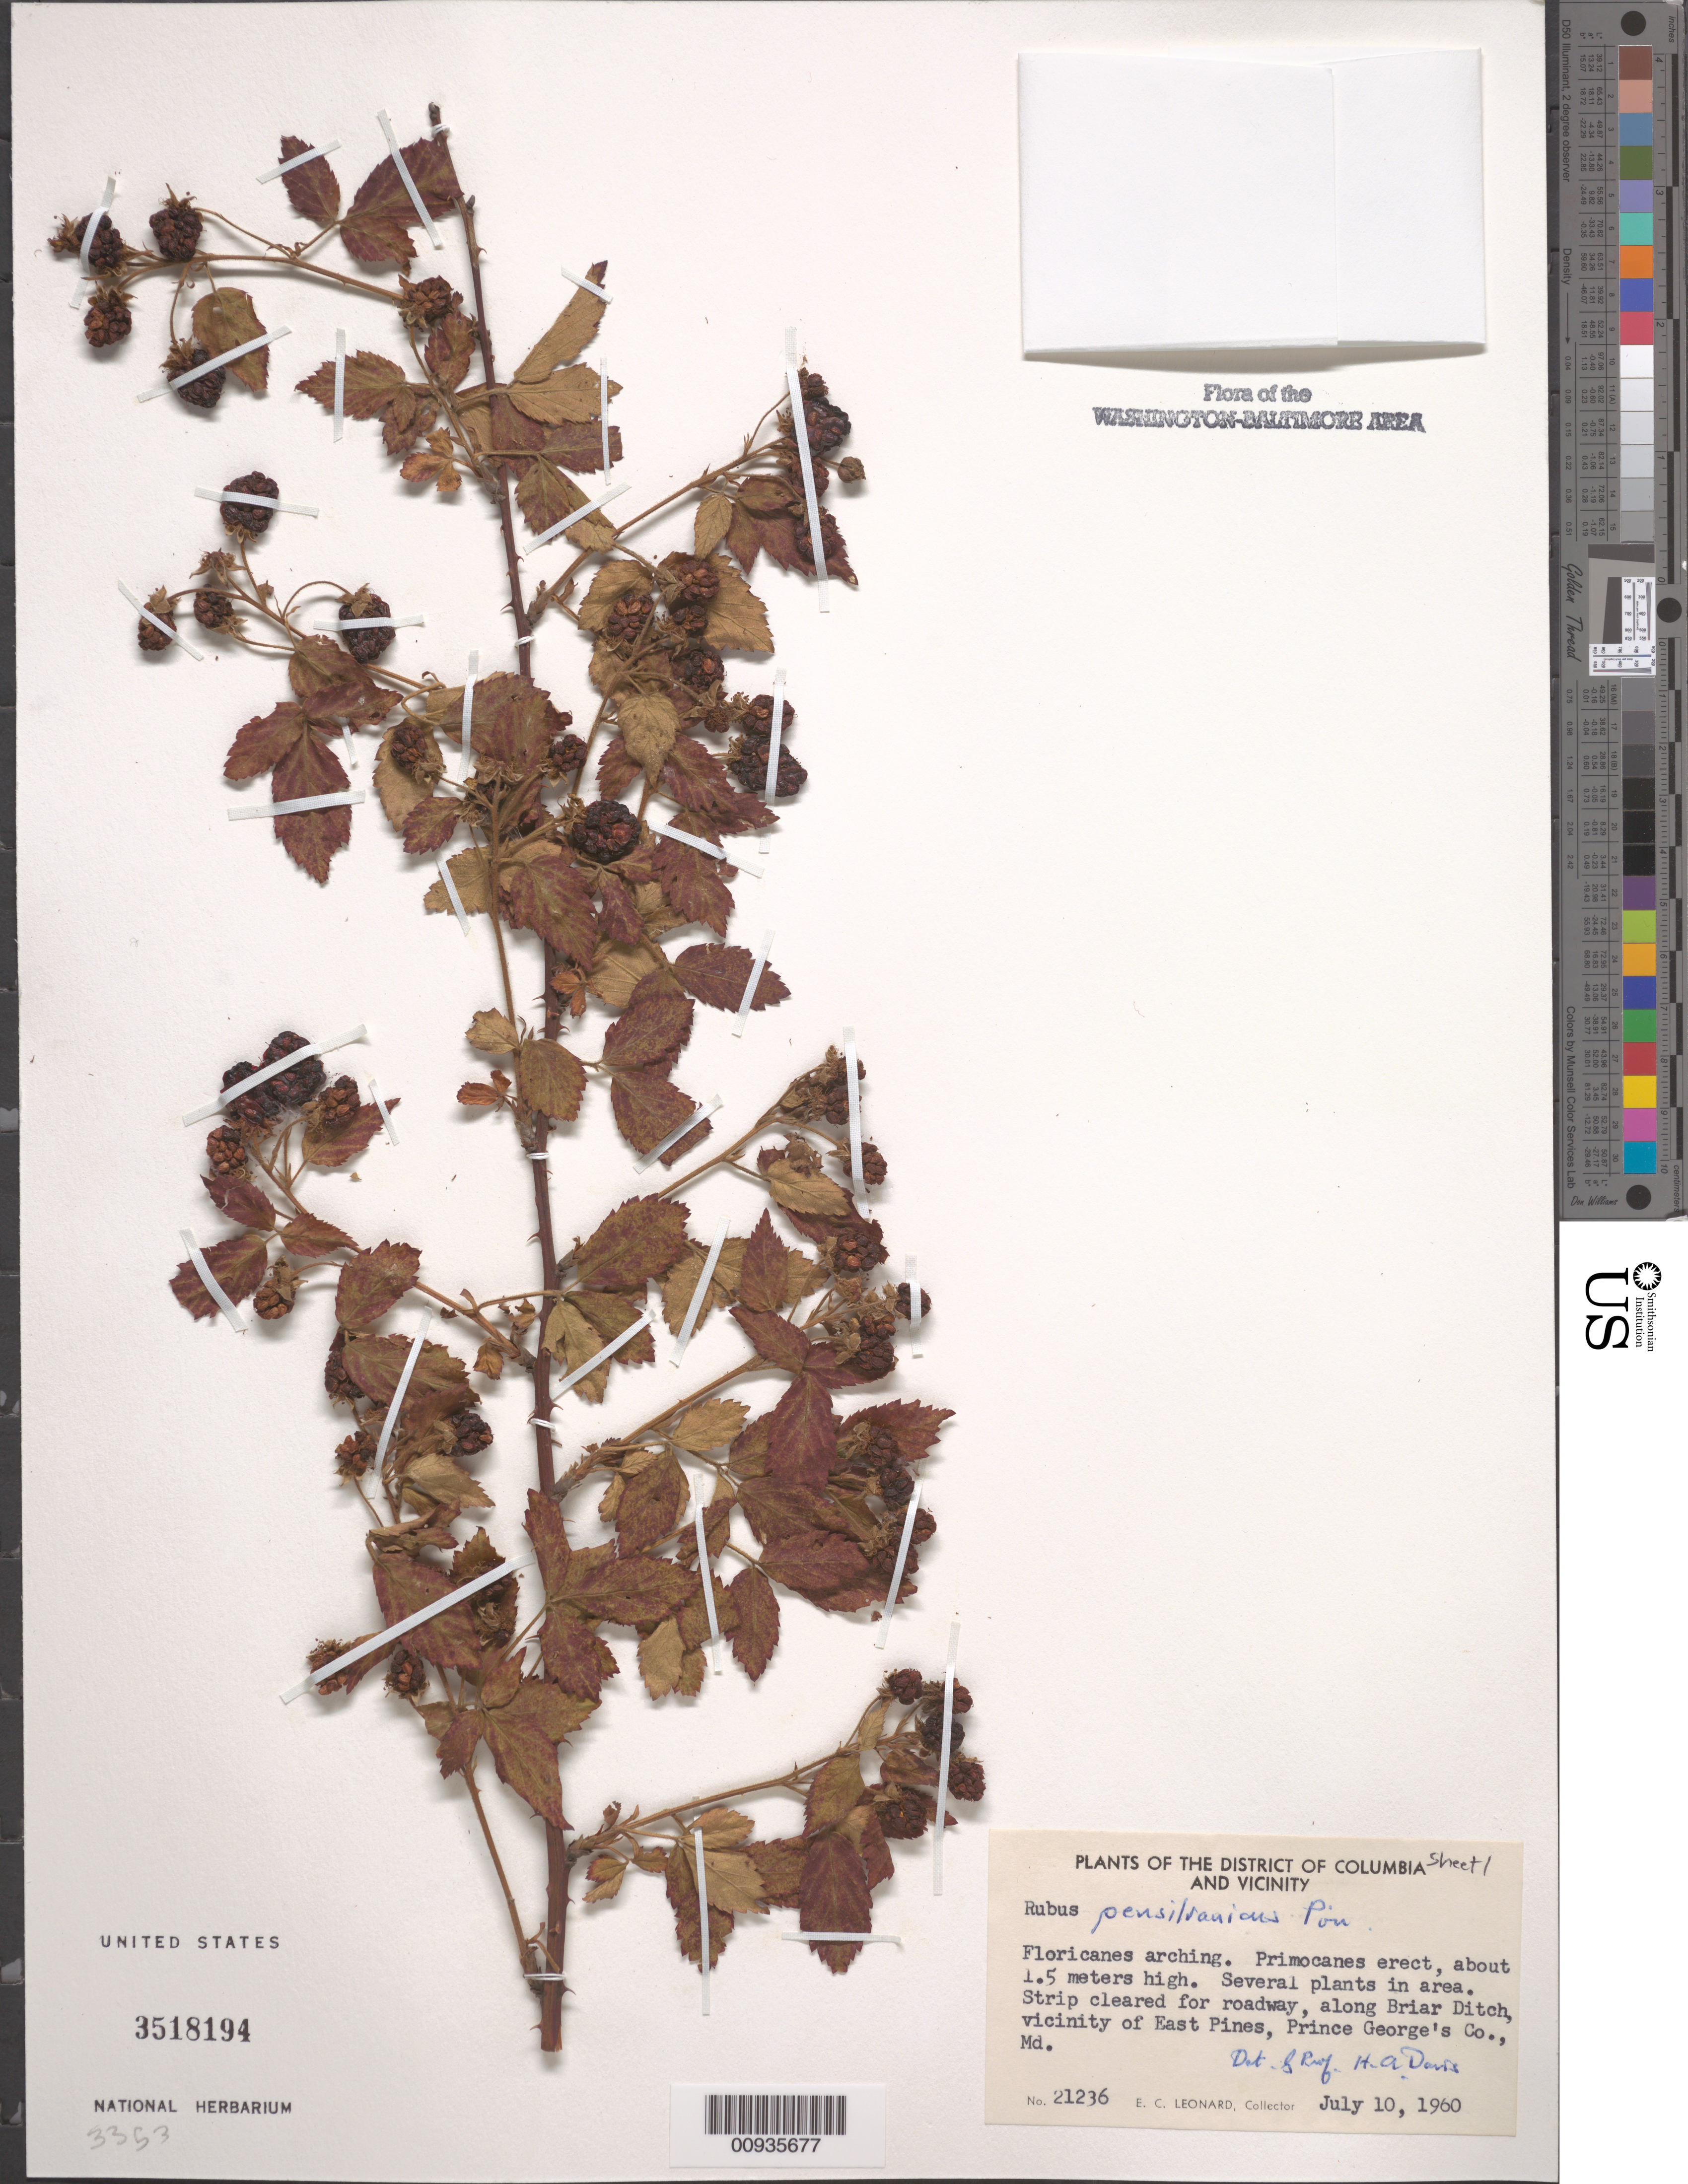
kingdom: Plantae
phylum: Tracheophyta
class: Magnoliopsida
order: Rosales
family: Rosaceae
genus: Rubus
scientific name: Rubus pensilvanicus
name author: Poir.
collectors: E. C. Leonard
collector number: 21236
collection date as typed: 10 Jul 1960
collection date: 1960-07-10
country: United States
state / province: Maryland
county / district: Prince George's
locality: Along Briar Ditch, vicinity of East Pines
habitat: Strip cleared for roadway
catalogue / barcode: US 3518194